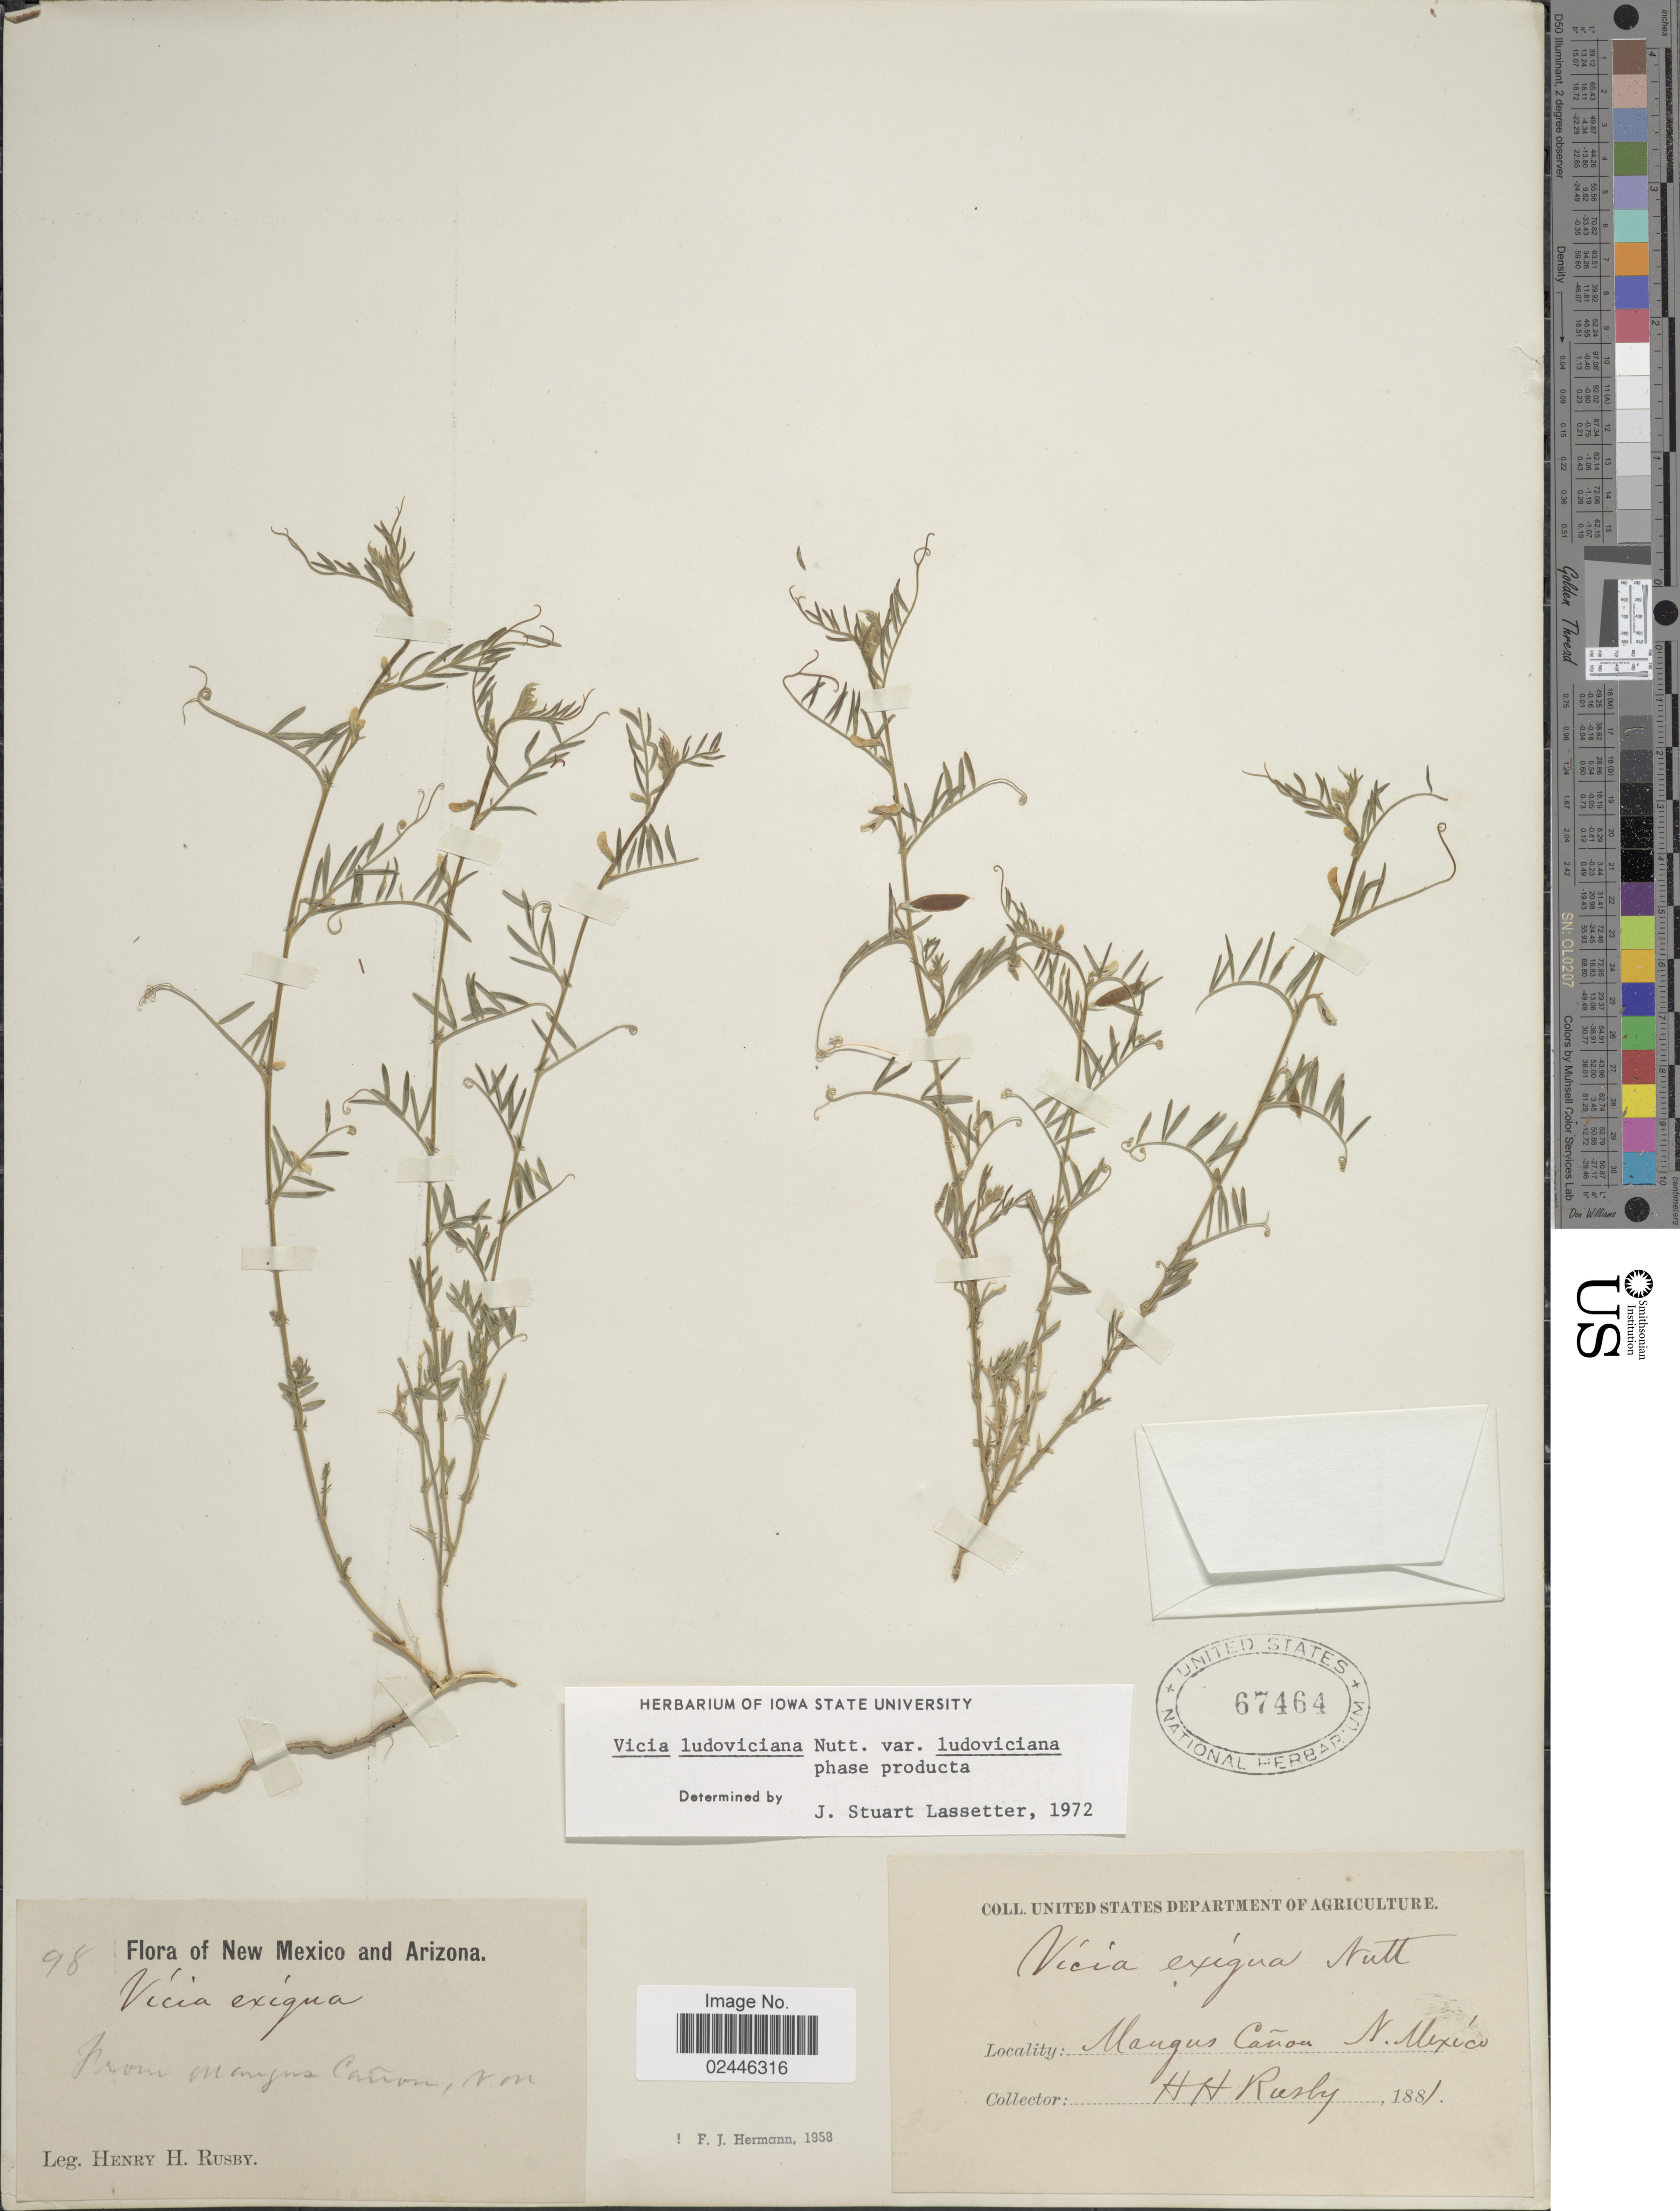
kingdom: Plantae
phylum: Tracheophyta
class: Magnoliopsida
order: Fabales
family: Fabaceae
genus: Vicia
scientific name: Vicia ludoviciana var. ludoviciana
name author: Nutt. ex Torr. & A. Gray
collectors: H. H. Rusby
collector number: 98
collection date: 1881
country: United States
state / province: New Mexico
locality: Arizona, From Mangus Cañon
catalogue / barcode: US 67464